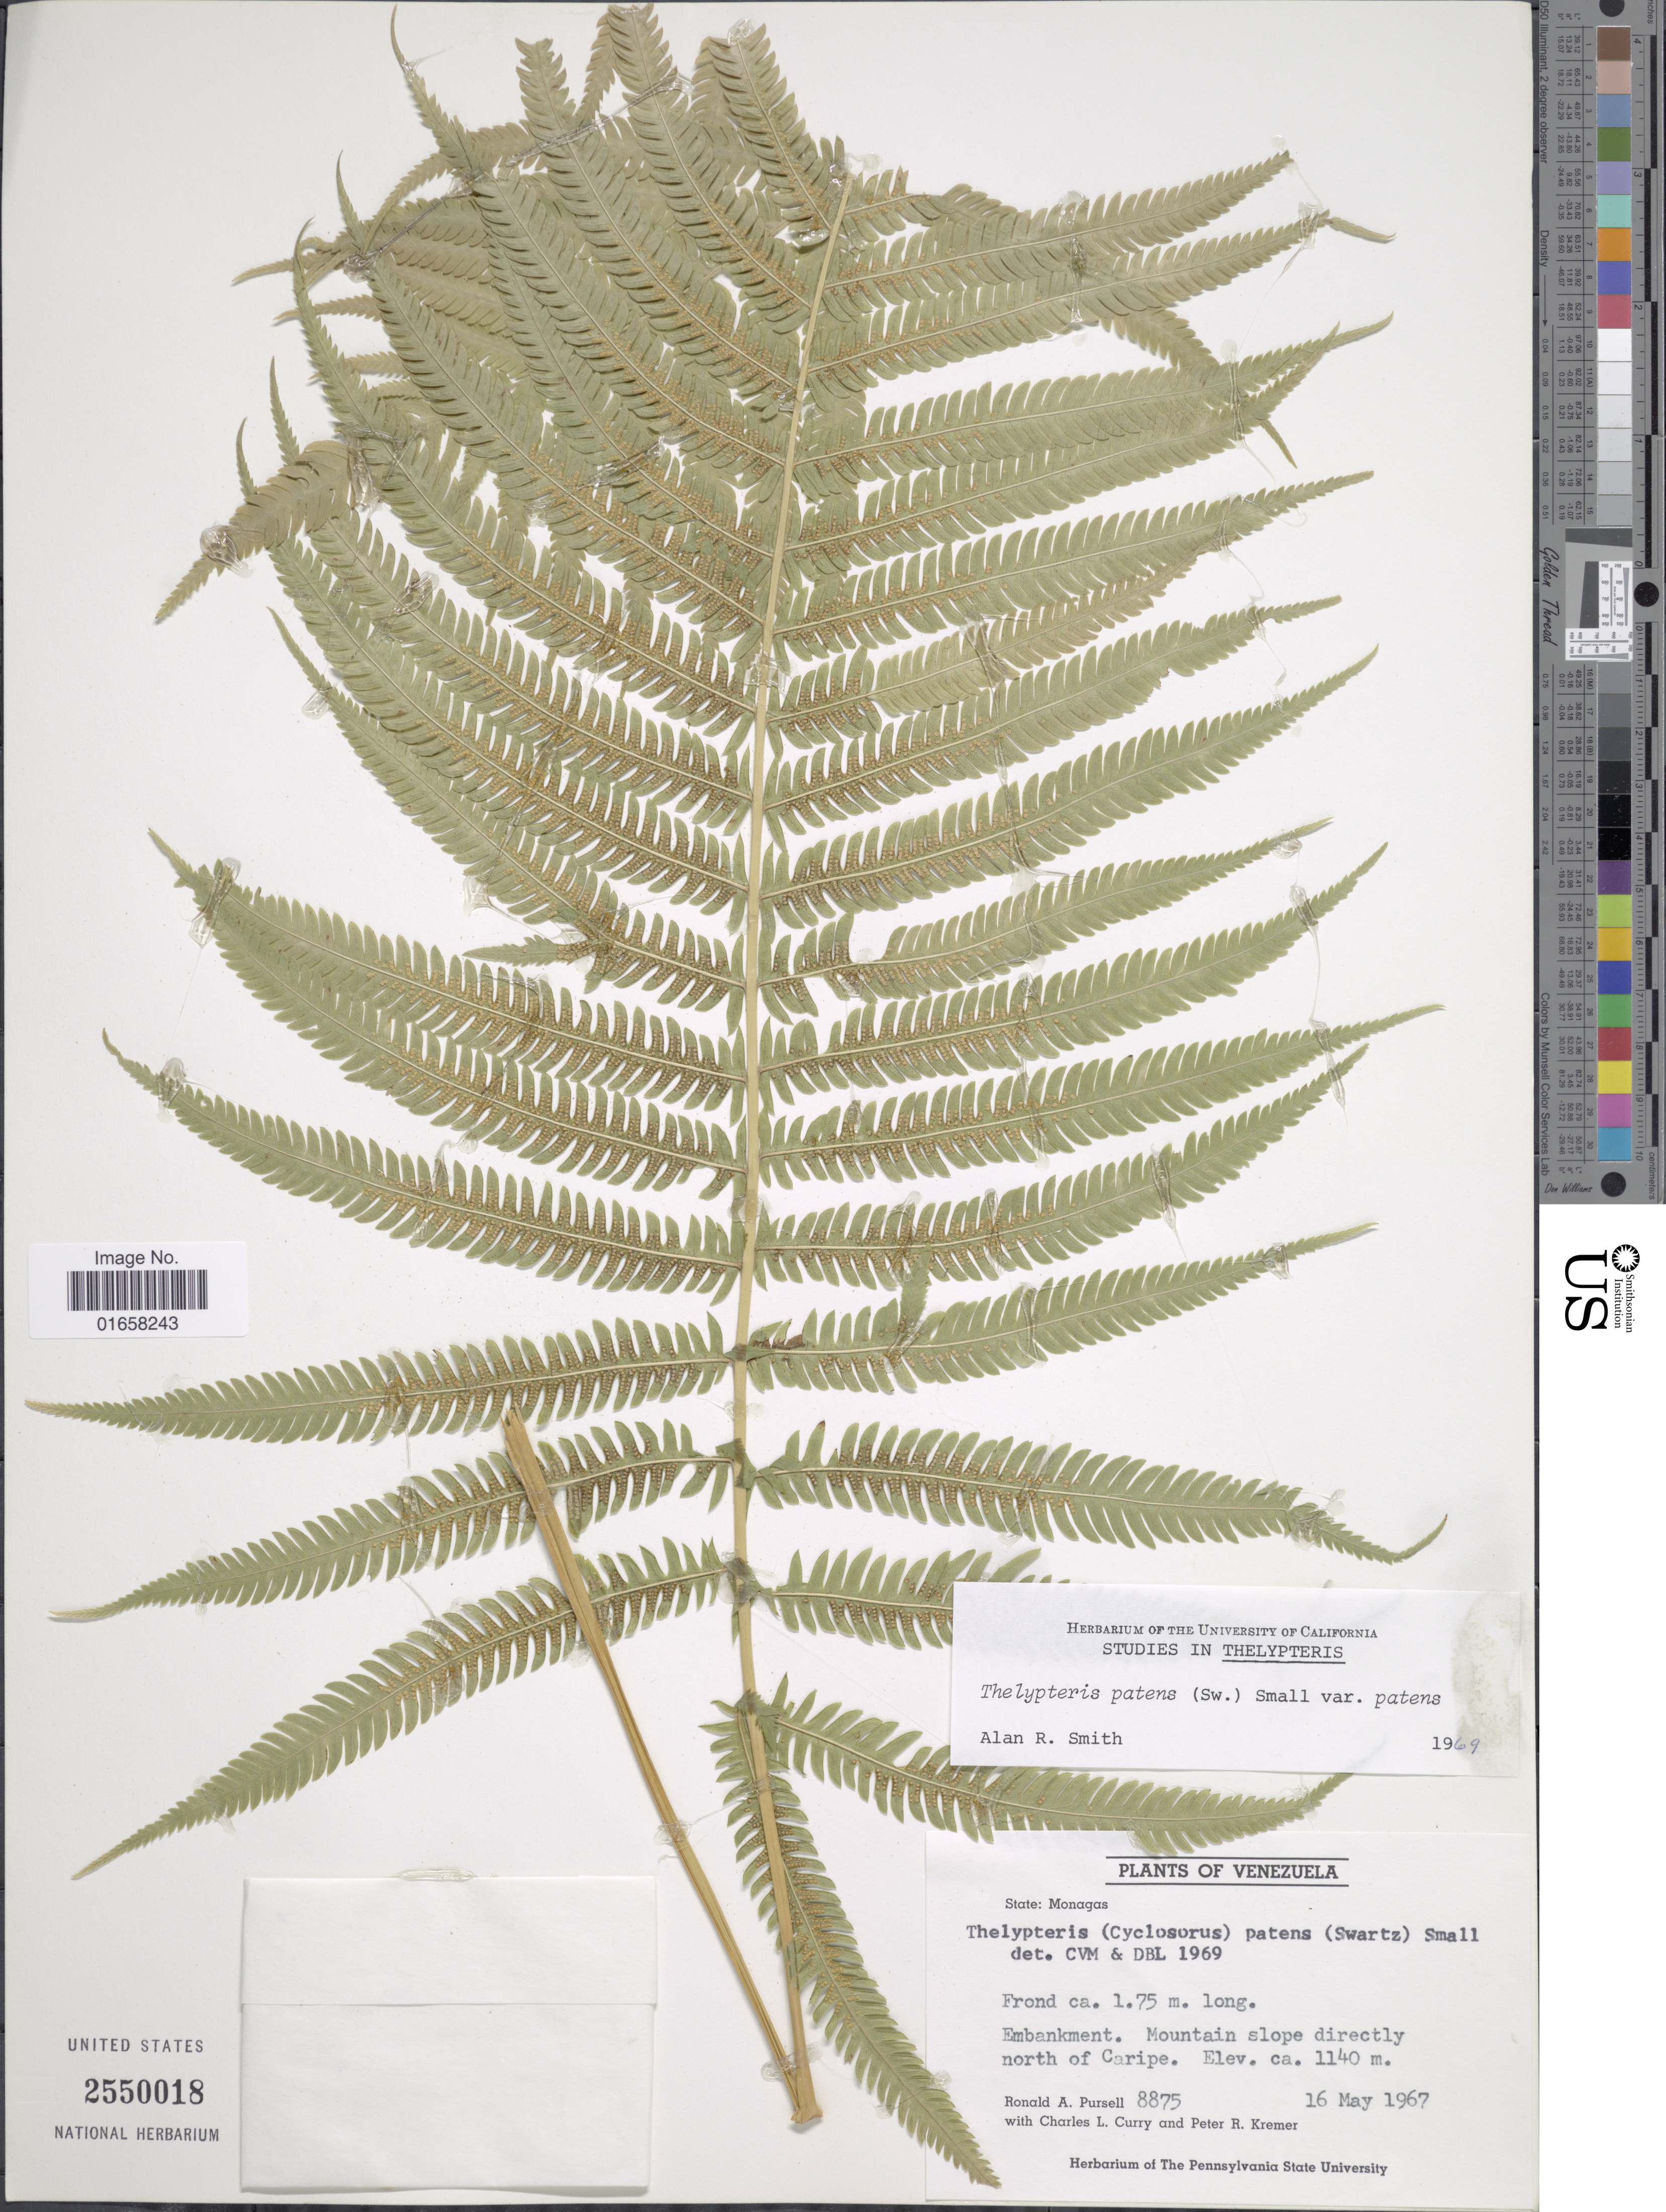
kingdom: Plantae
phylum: Tracheophyta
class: Polypodiopsida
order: Polypodiales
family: Thelypteridaceae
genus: Christella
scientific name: Christella patens var. patens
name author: (Sw.) Holttum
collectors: R. A. Pursell, C. L. Curry & P. R. Kremer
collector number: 8875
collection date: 1967-05-16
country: Venezuela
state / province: Monagas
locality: Embankment, Mountain slope directly north of Caripe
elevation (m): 1140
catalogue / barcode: US 2550018